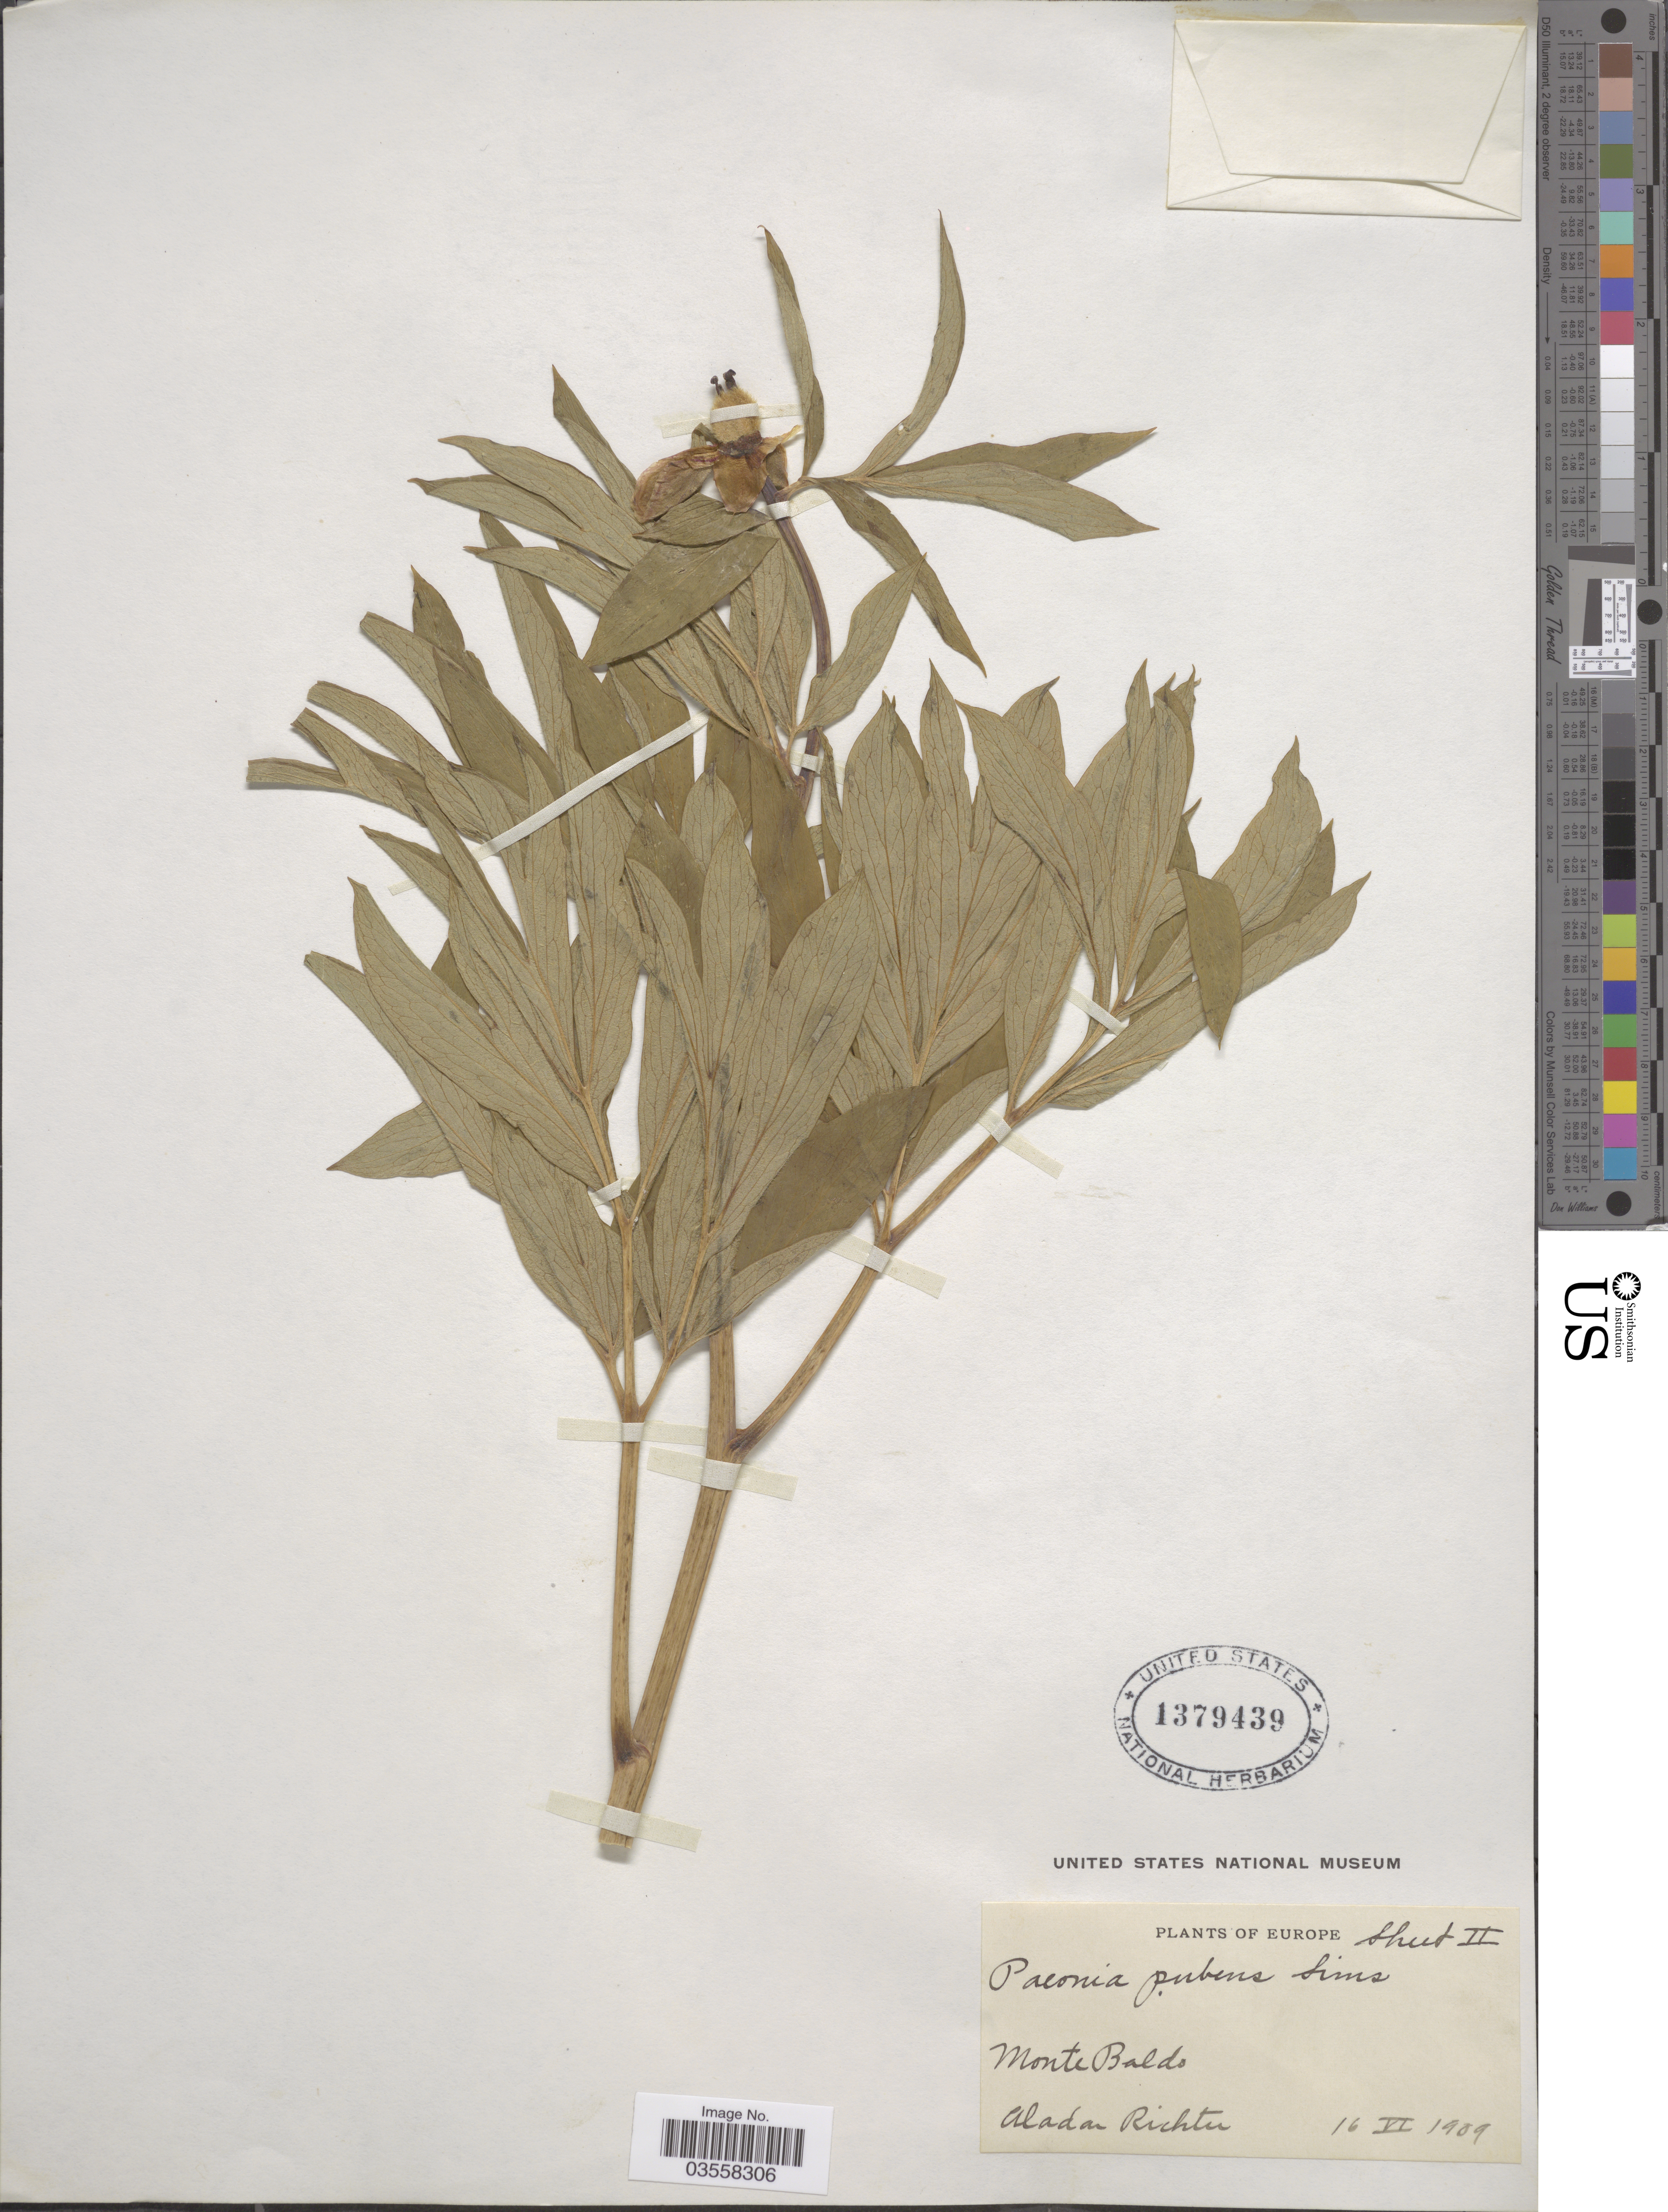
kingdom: Plantae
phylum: Tracheophyta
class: Magnoliopsida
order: Saxifragales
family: Paeoniaceae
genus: Paeonia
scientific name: Paeonia officinalis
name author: L.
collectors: A. Richter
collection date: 1909-06-16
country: Italy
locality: Europe, Monte Baldo.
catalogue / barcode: US 1379439